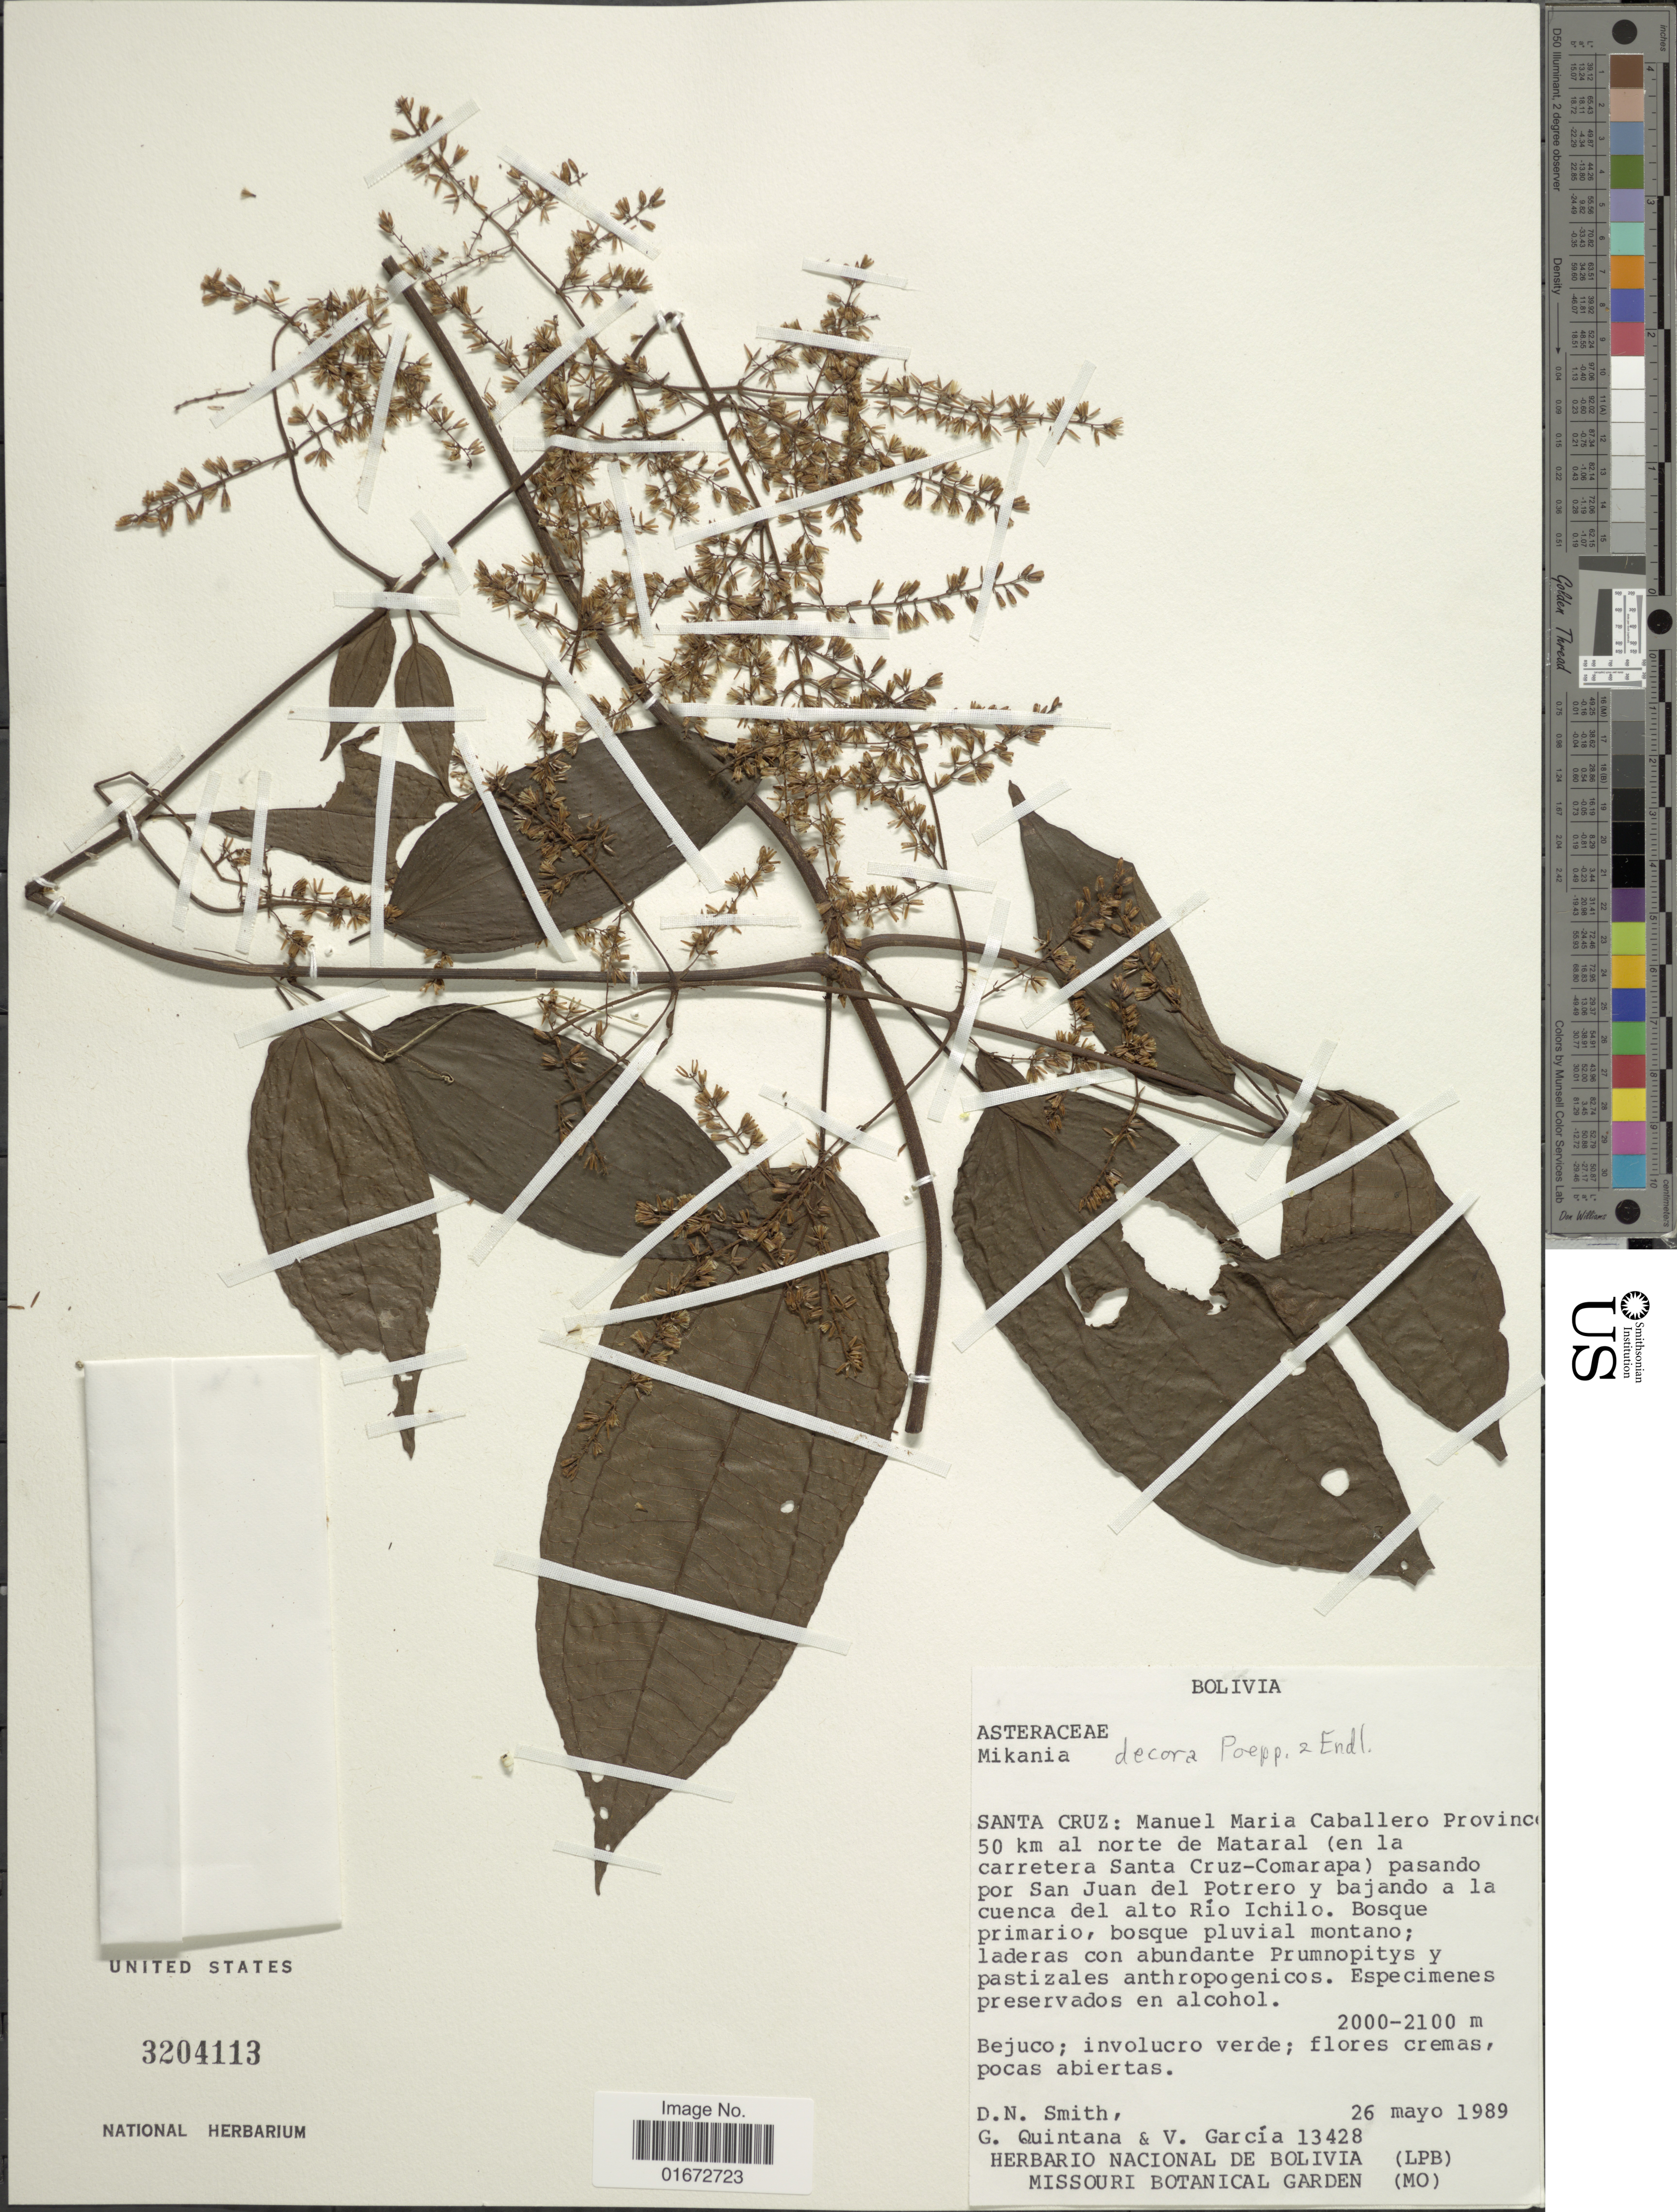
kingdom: Plantae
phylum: Tracheophyta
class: Magnoliopsida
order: Asterales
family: Asteraceae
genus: Mikania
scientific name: Mikania decora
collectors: D. Smith, G. Quintana & V. Garcia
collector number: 13428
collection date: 1989-05-26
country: Bolivia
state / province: Santa Cruz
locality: Santa Cruz: Manuel Maria Caballero Province. 50 km al norte de Mataral (en la carretera Santa Cruz-Comarapa) pasando por San Juan del Potrero y bajando a la cuenca del alto Rio Ichilo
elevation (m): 2000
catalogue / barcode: US 3204113